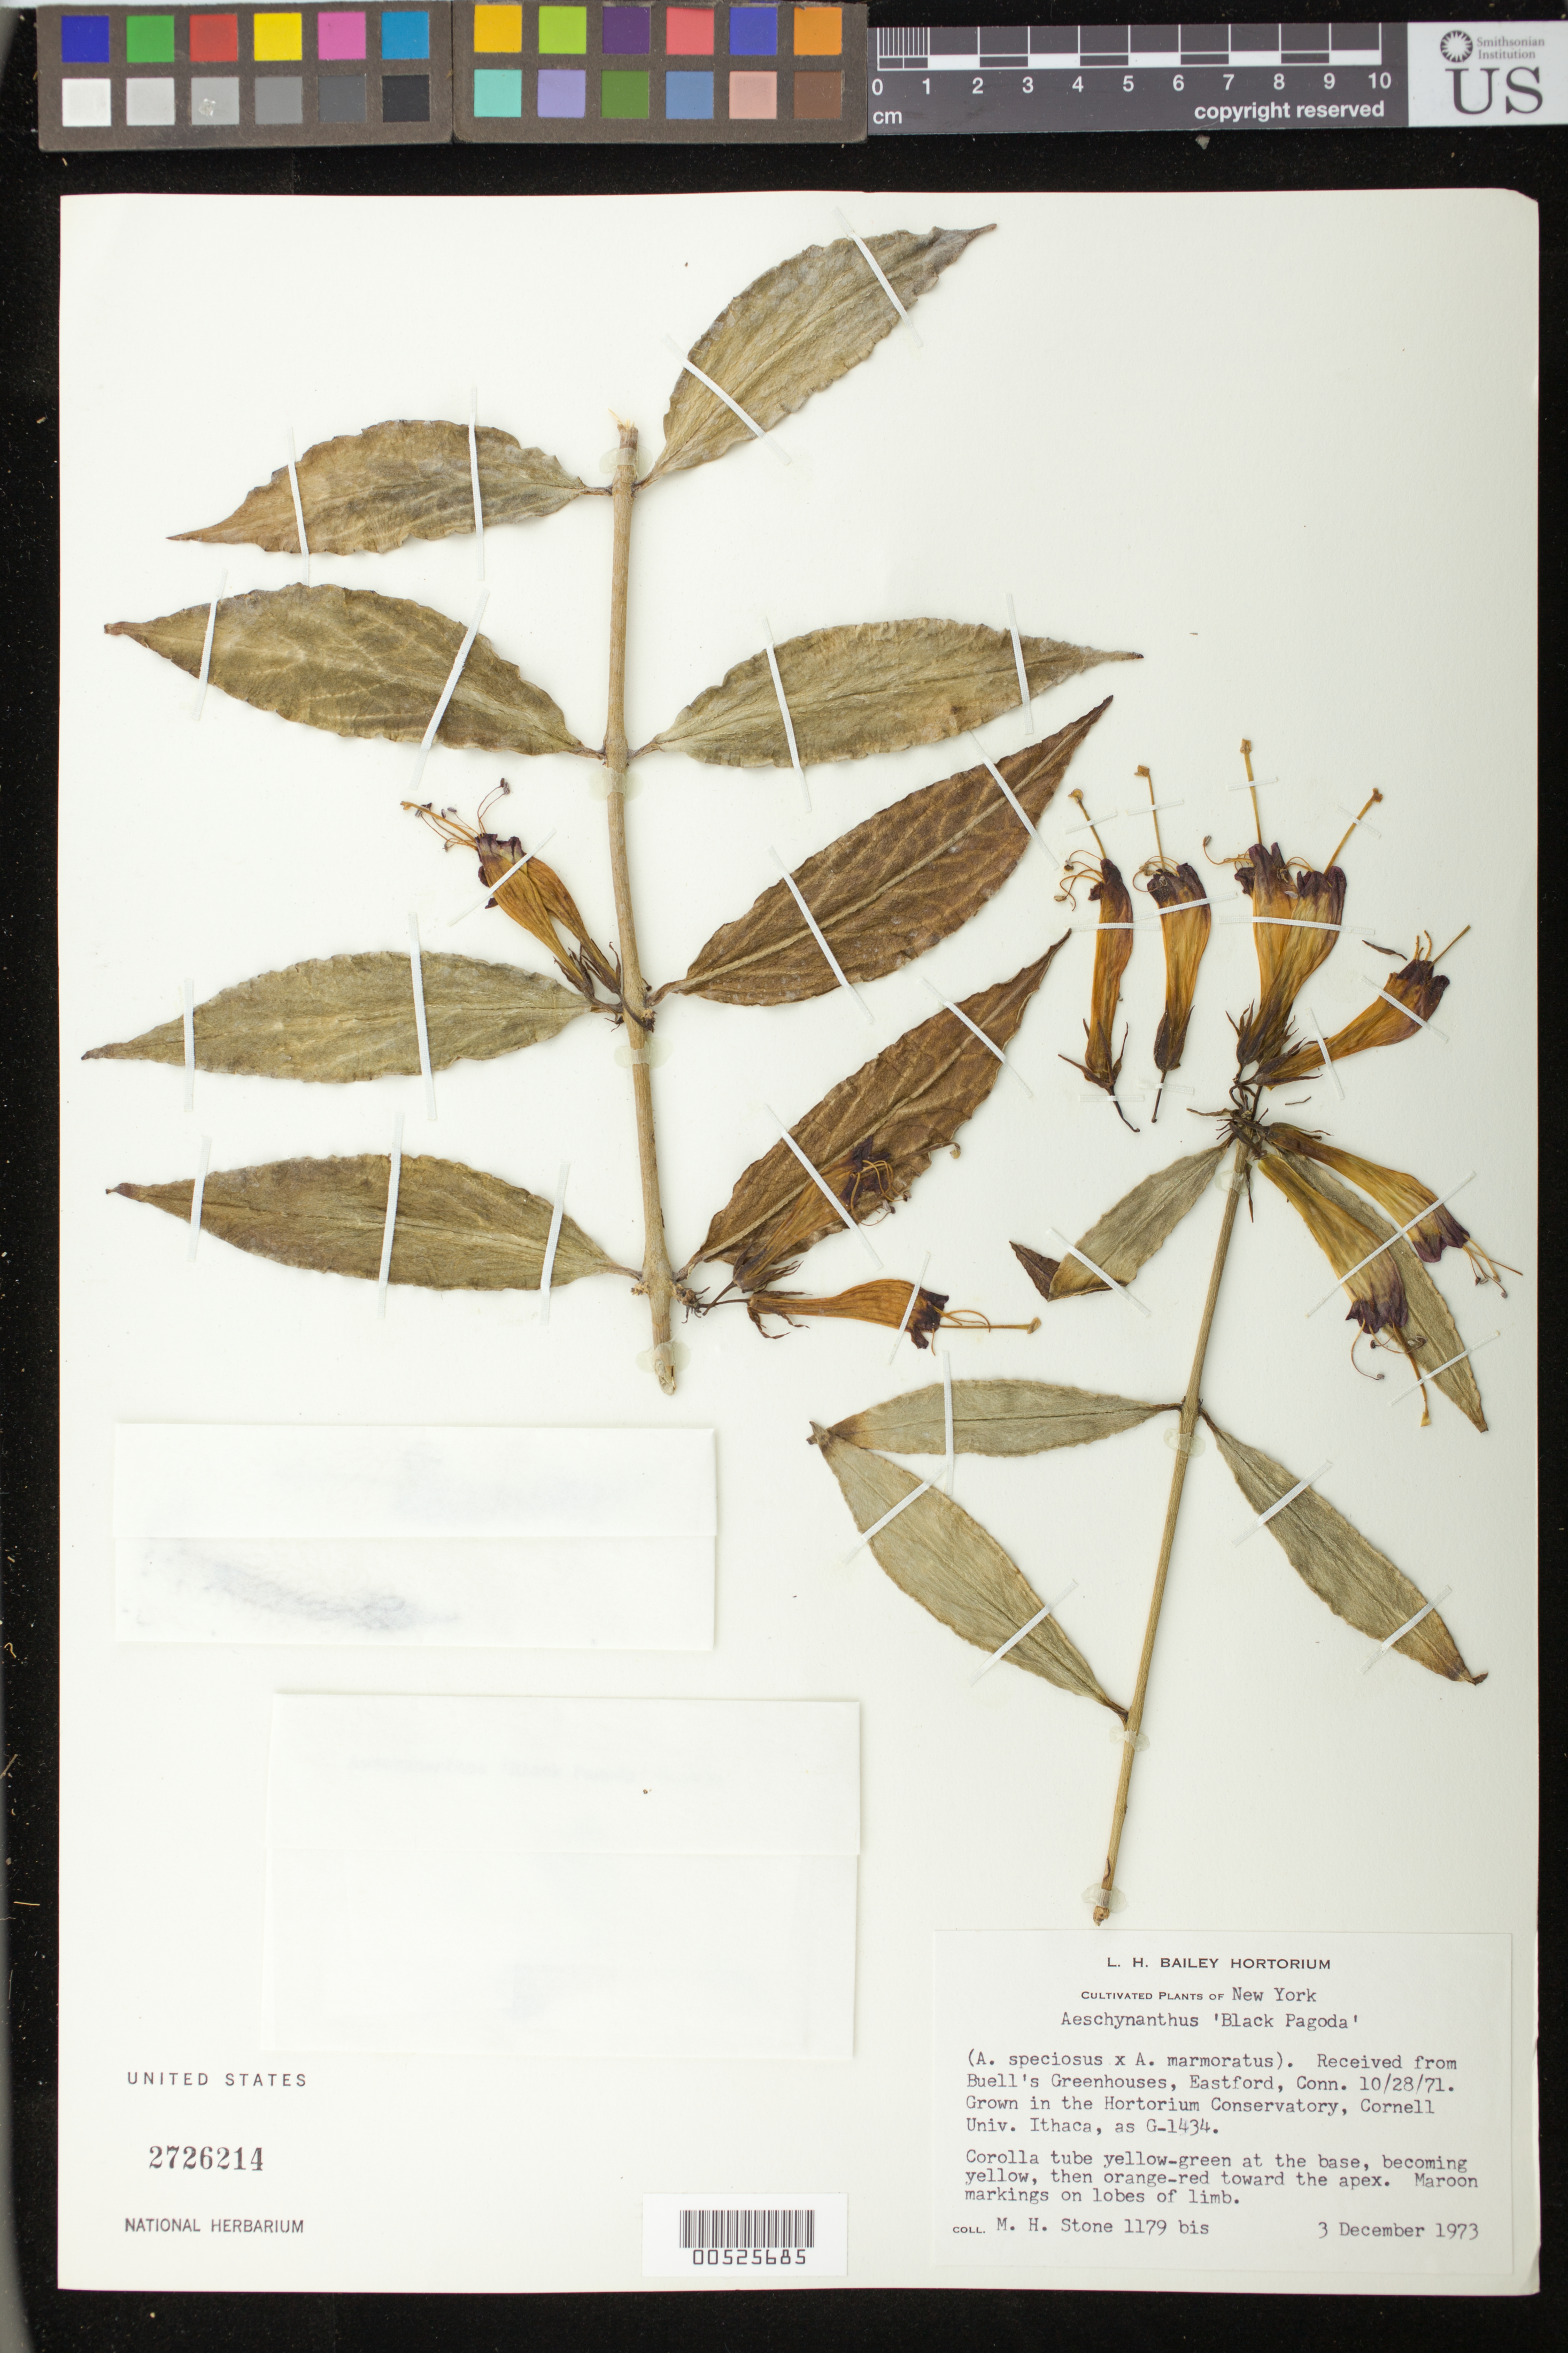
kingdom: Plantae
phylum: Tracheophyta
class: Magnoliopsida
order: Lamiales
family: Gesneriaceae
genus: Aeschynanthus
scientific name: Aeschynanthus 'Black Pagoda'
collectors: M. Stone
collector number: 1179 bis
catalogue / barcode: US 2726214